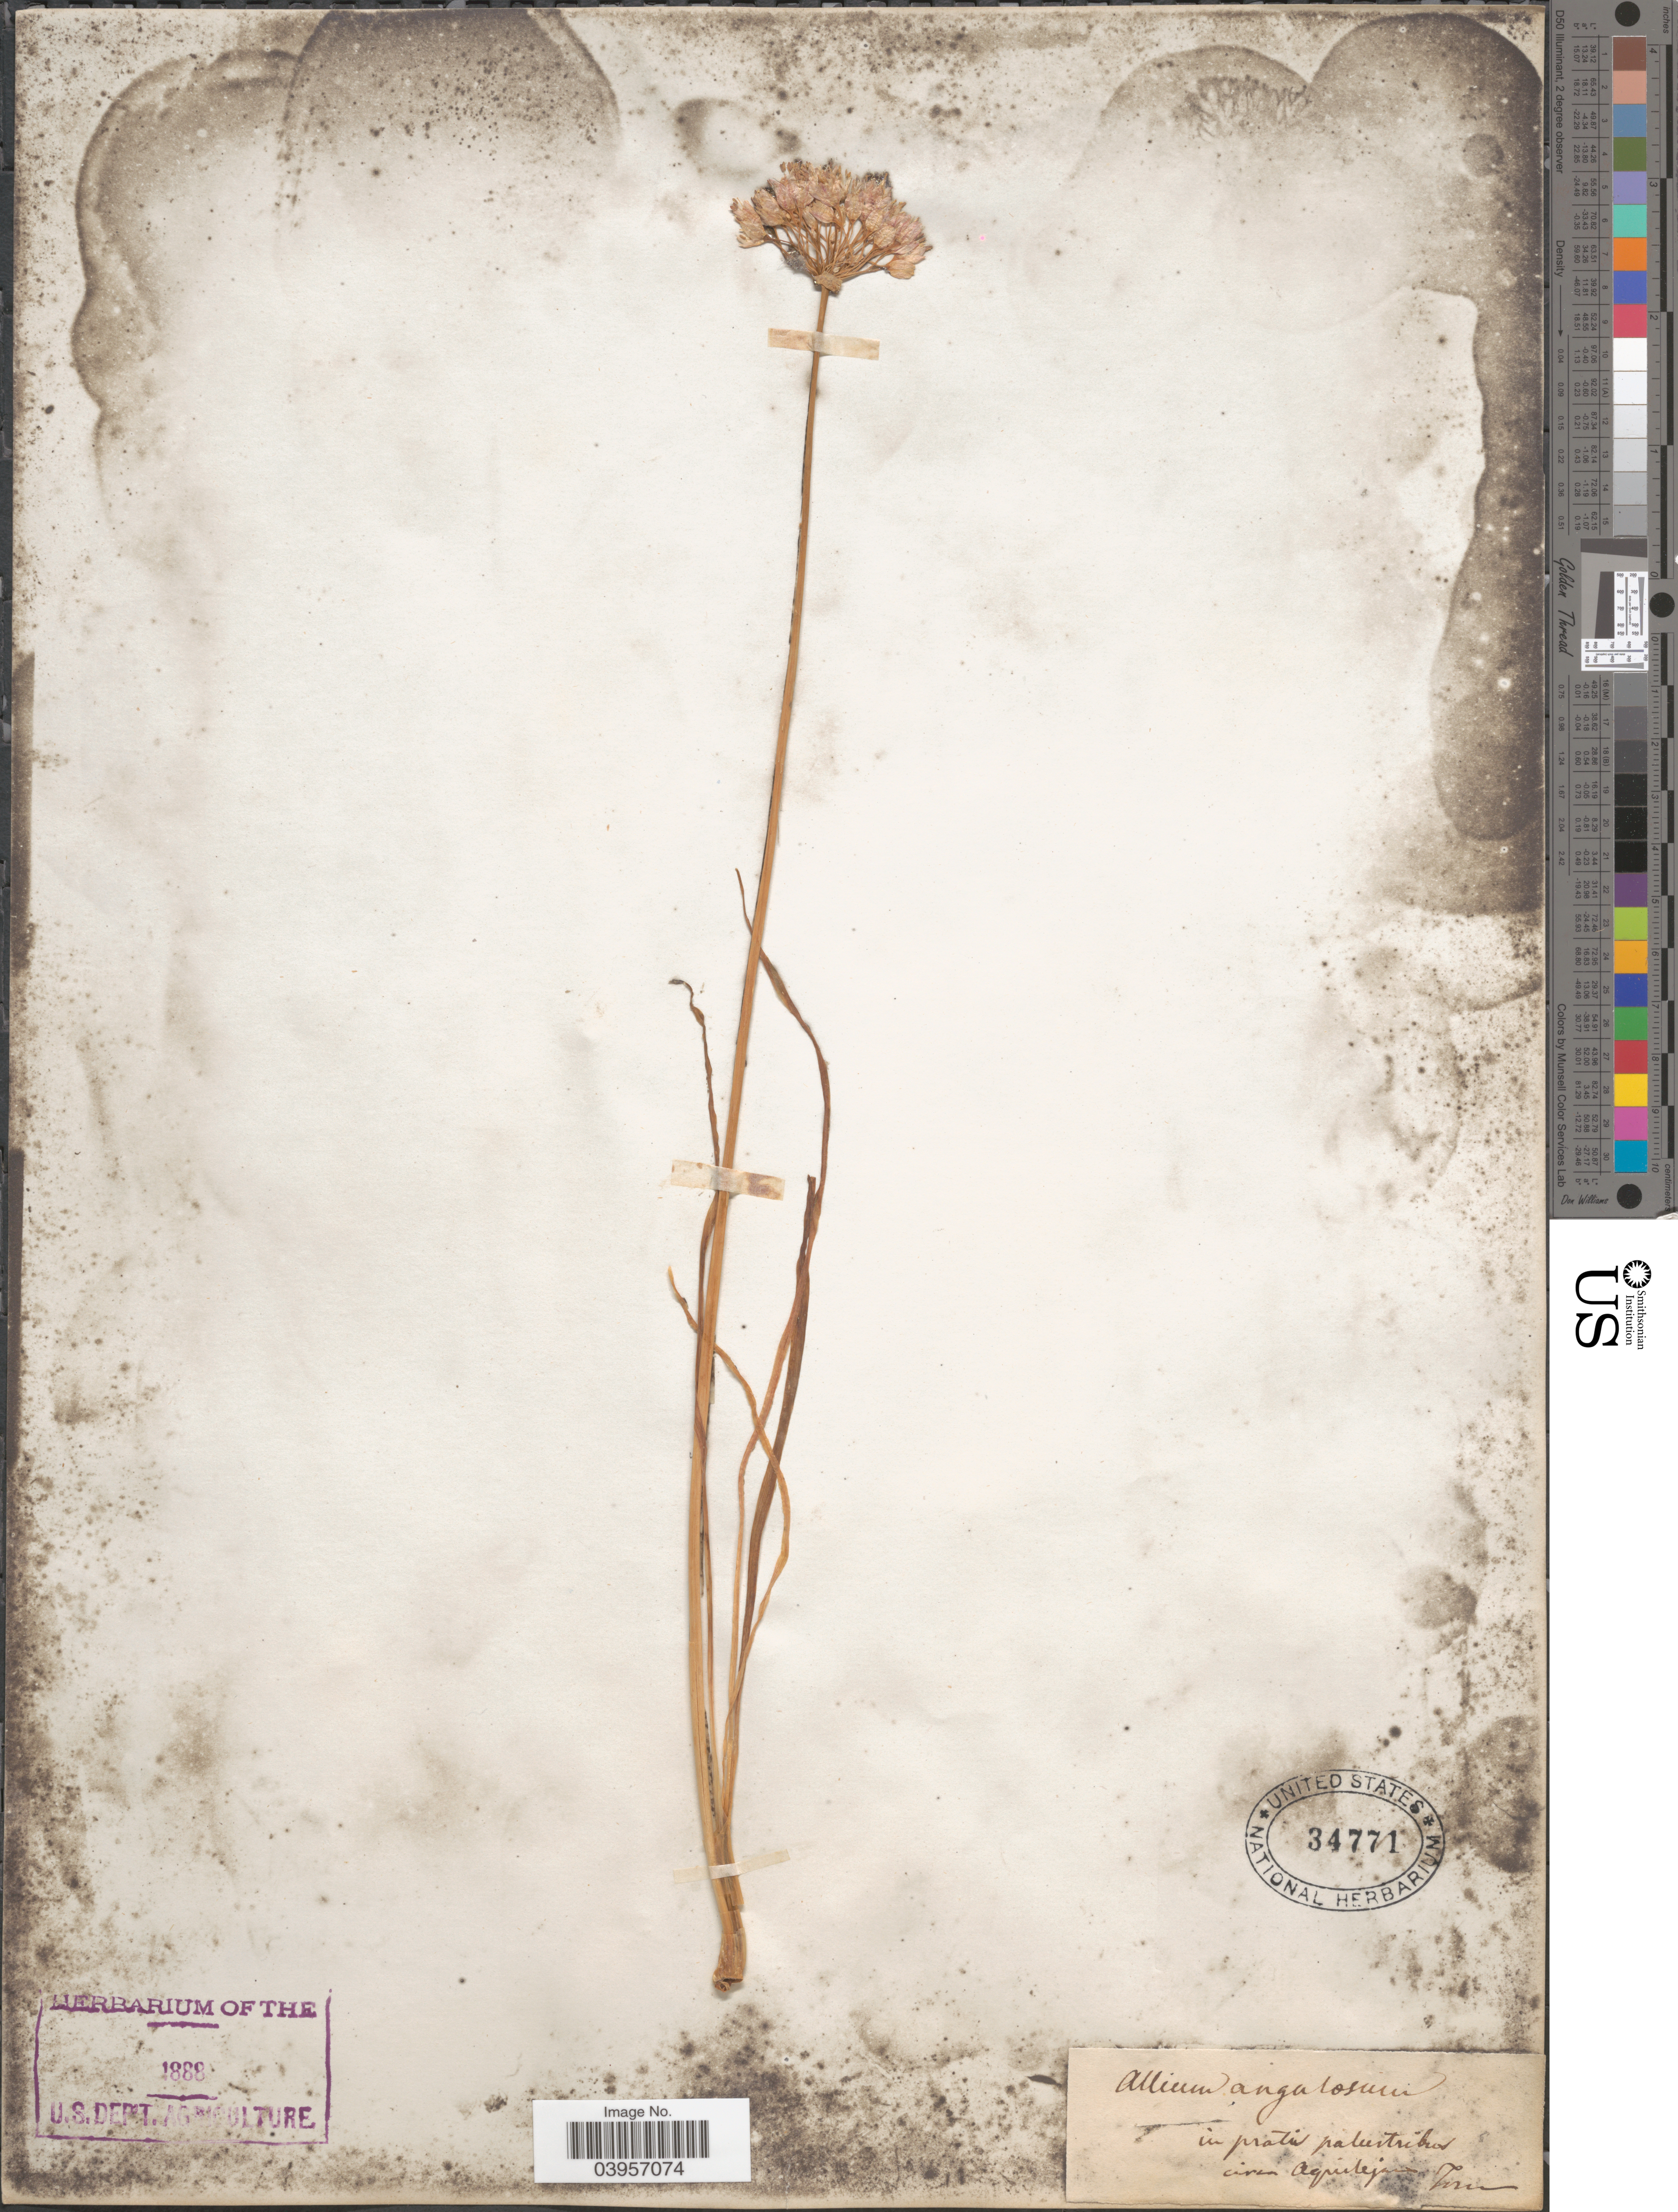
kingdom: Plantae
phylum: Tracheophyta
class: Liliopsida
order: Asparagales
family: Amaryllidaceae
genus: Allium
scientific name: Allium angulosum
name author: L.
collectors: Tomm.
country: Italy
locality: In pratis palustribus crica Aquileja.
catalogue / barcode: US 34771